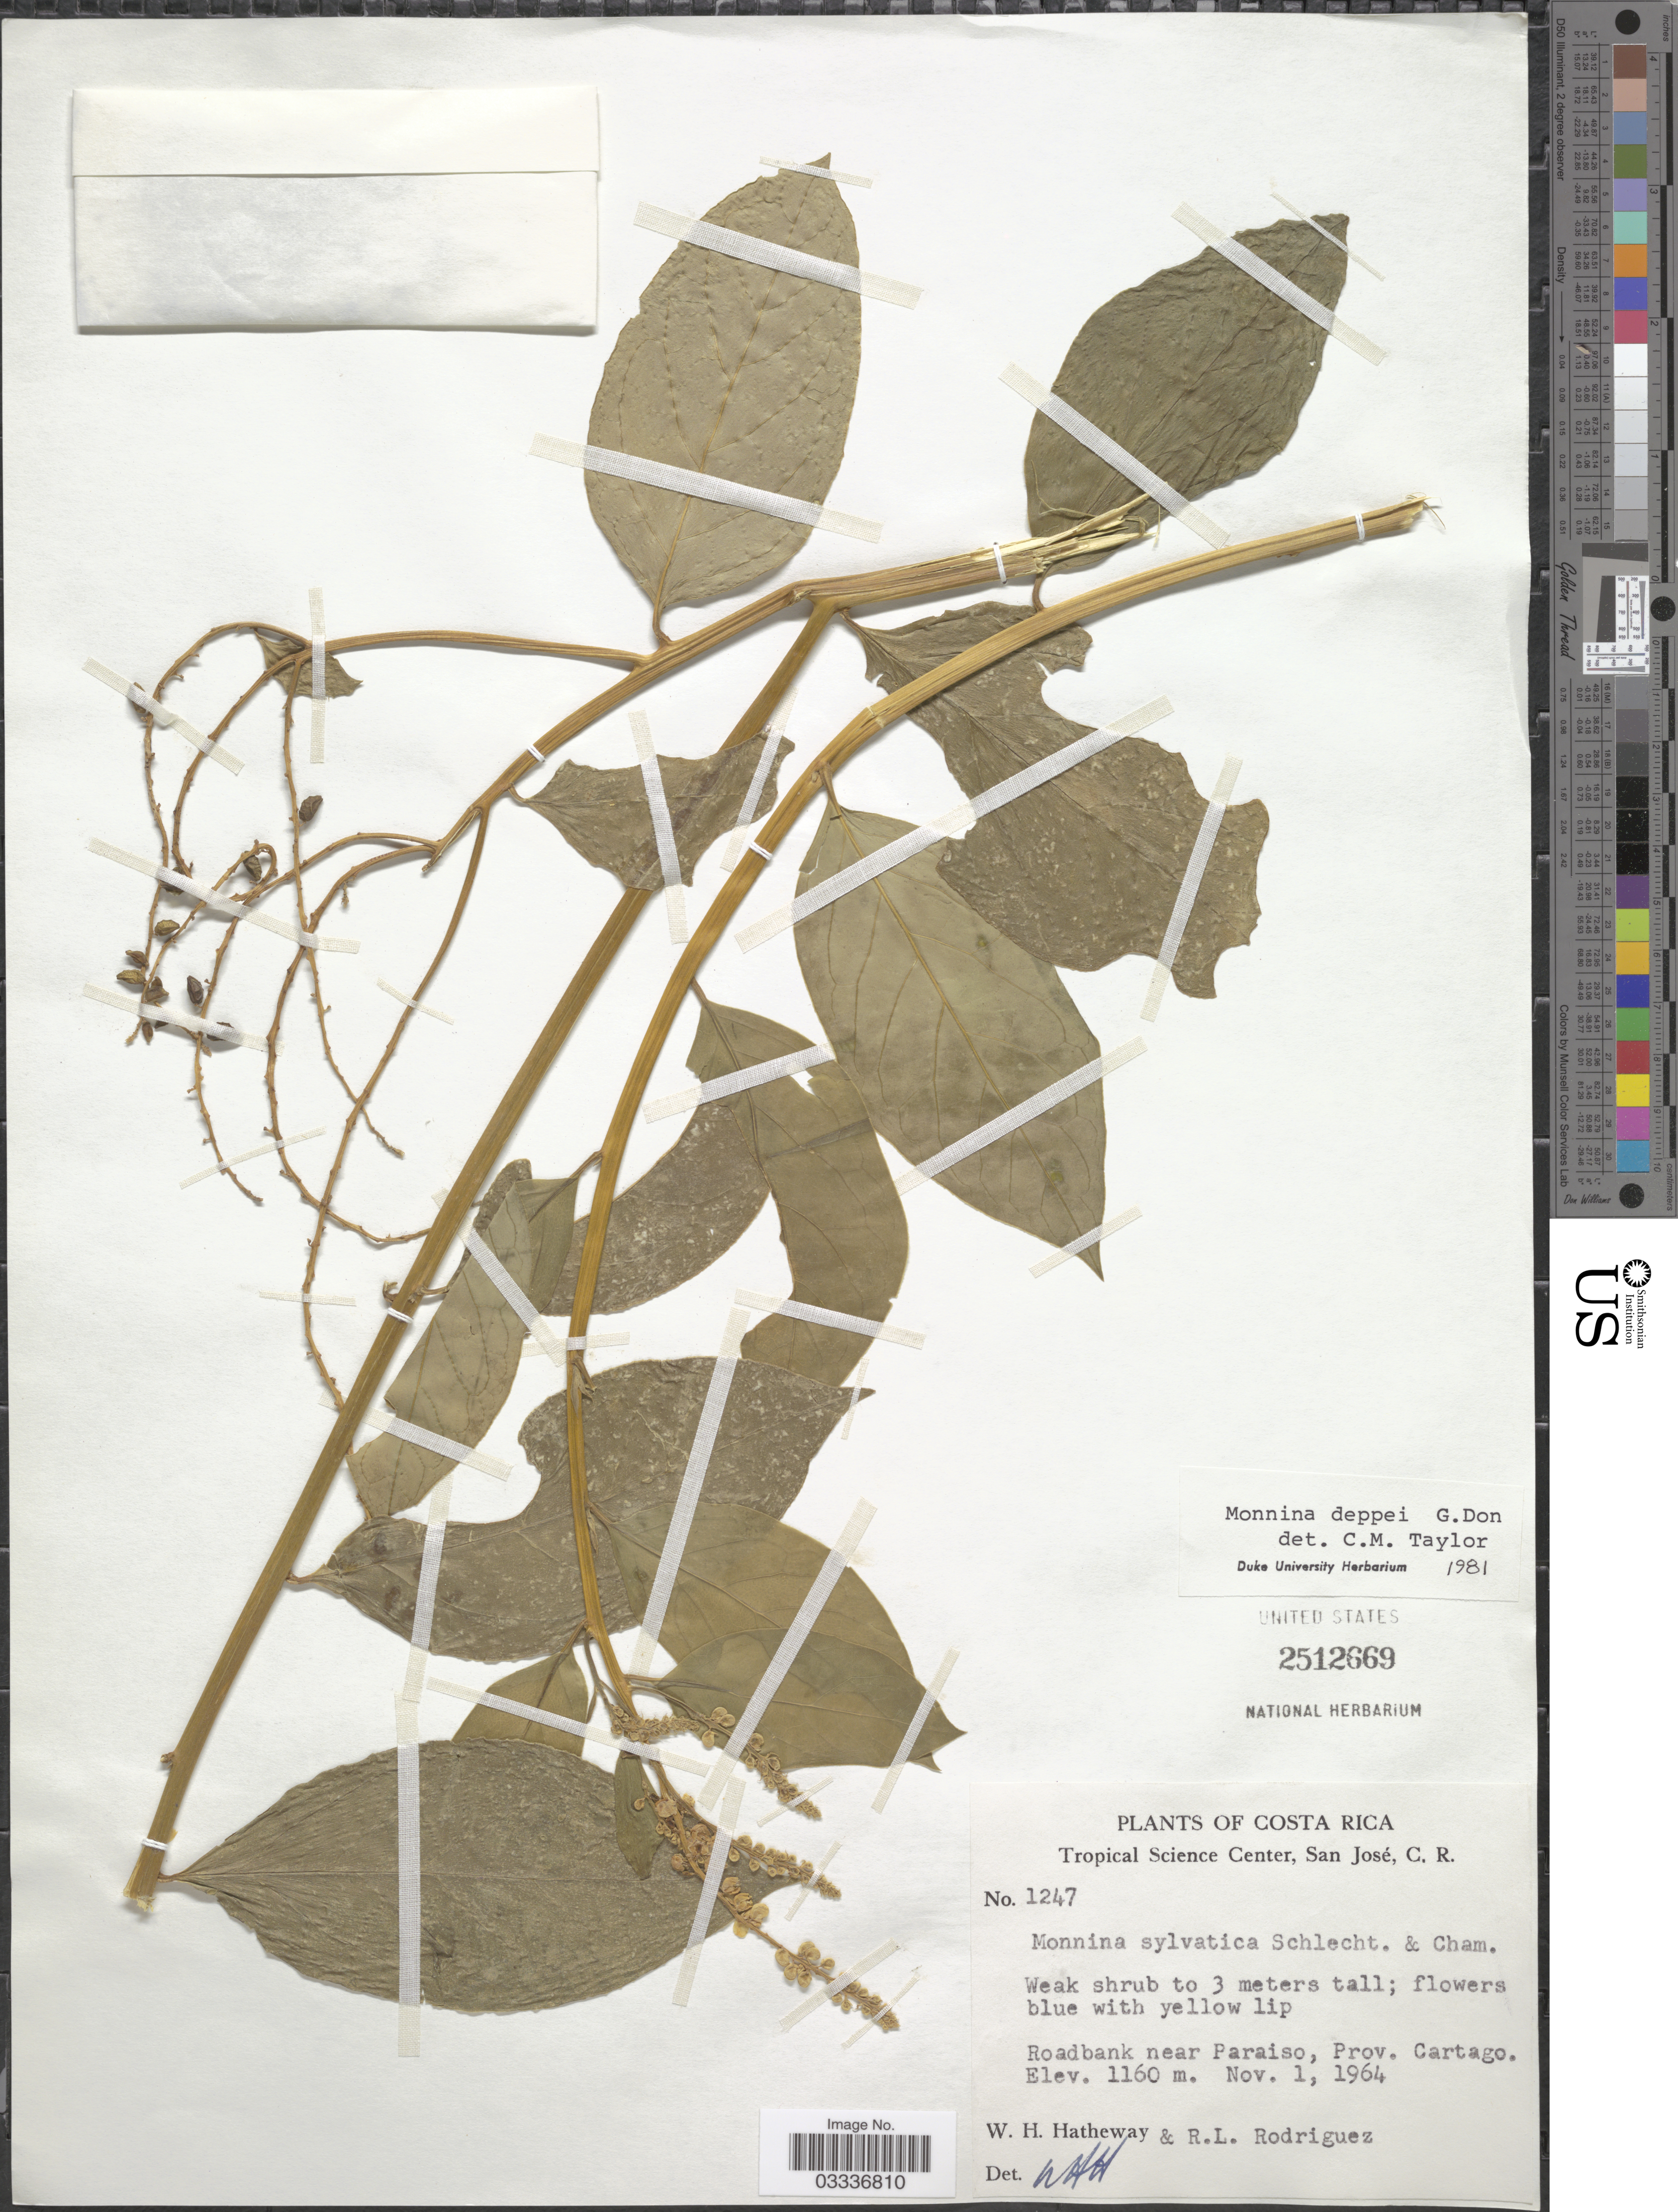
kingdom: Plantae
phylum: Tracheophyta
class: Magnoliopsida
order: Fabales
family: Polygalaceae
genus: Monnina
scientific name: Monnina deppei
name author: G. Don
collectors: W. H. Hatheway & R. Rodriguez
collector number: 1247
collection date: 1964-11-01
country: Costa Rica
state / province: Cartago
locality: Roadbank near Paraiso.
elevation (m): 1160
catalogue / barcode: US 2512669